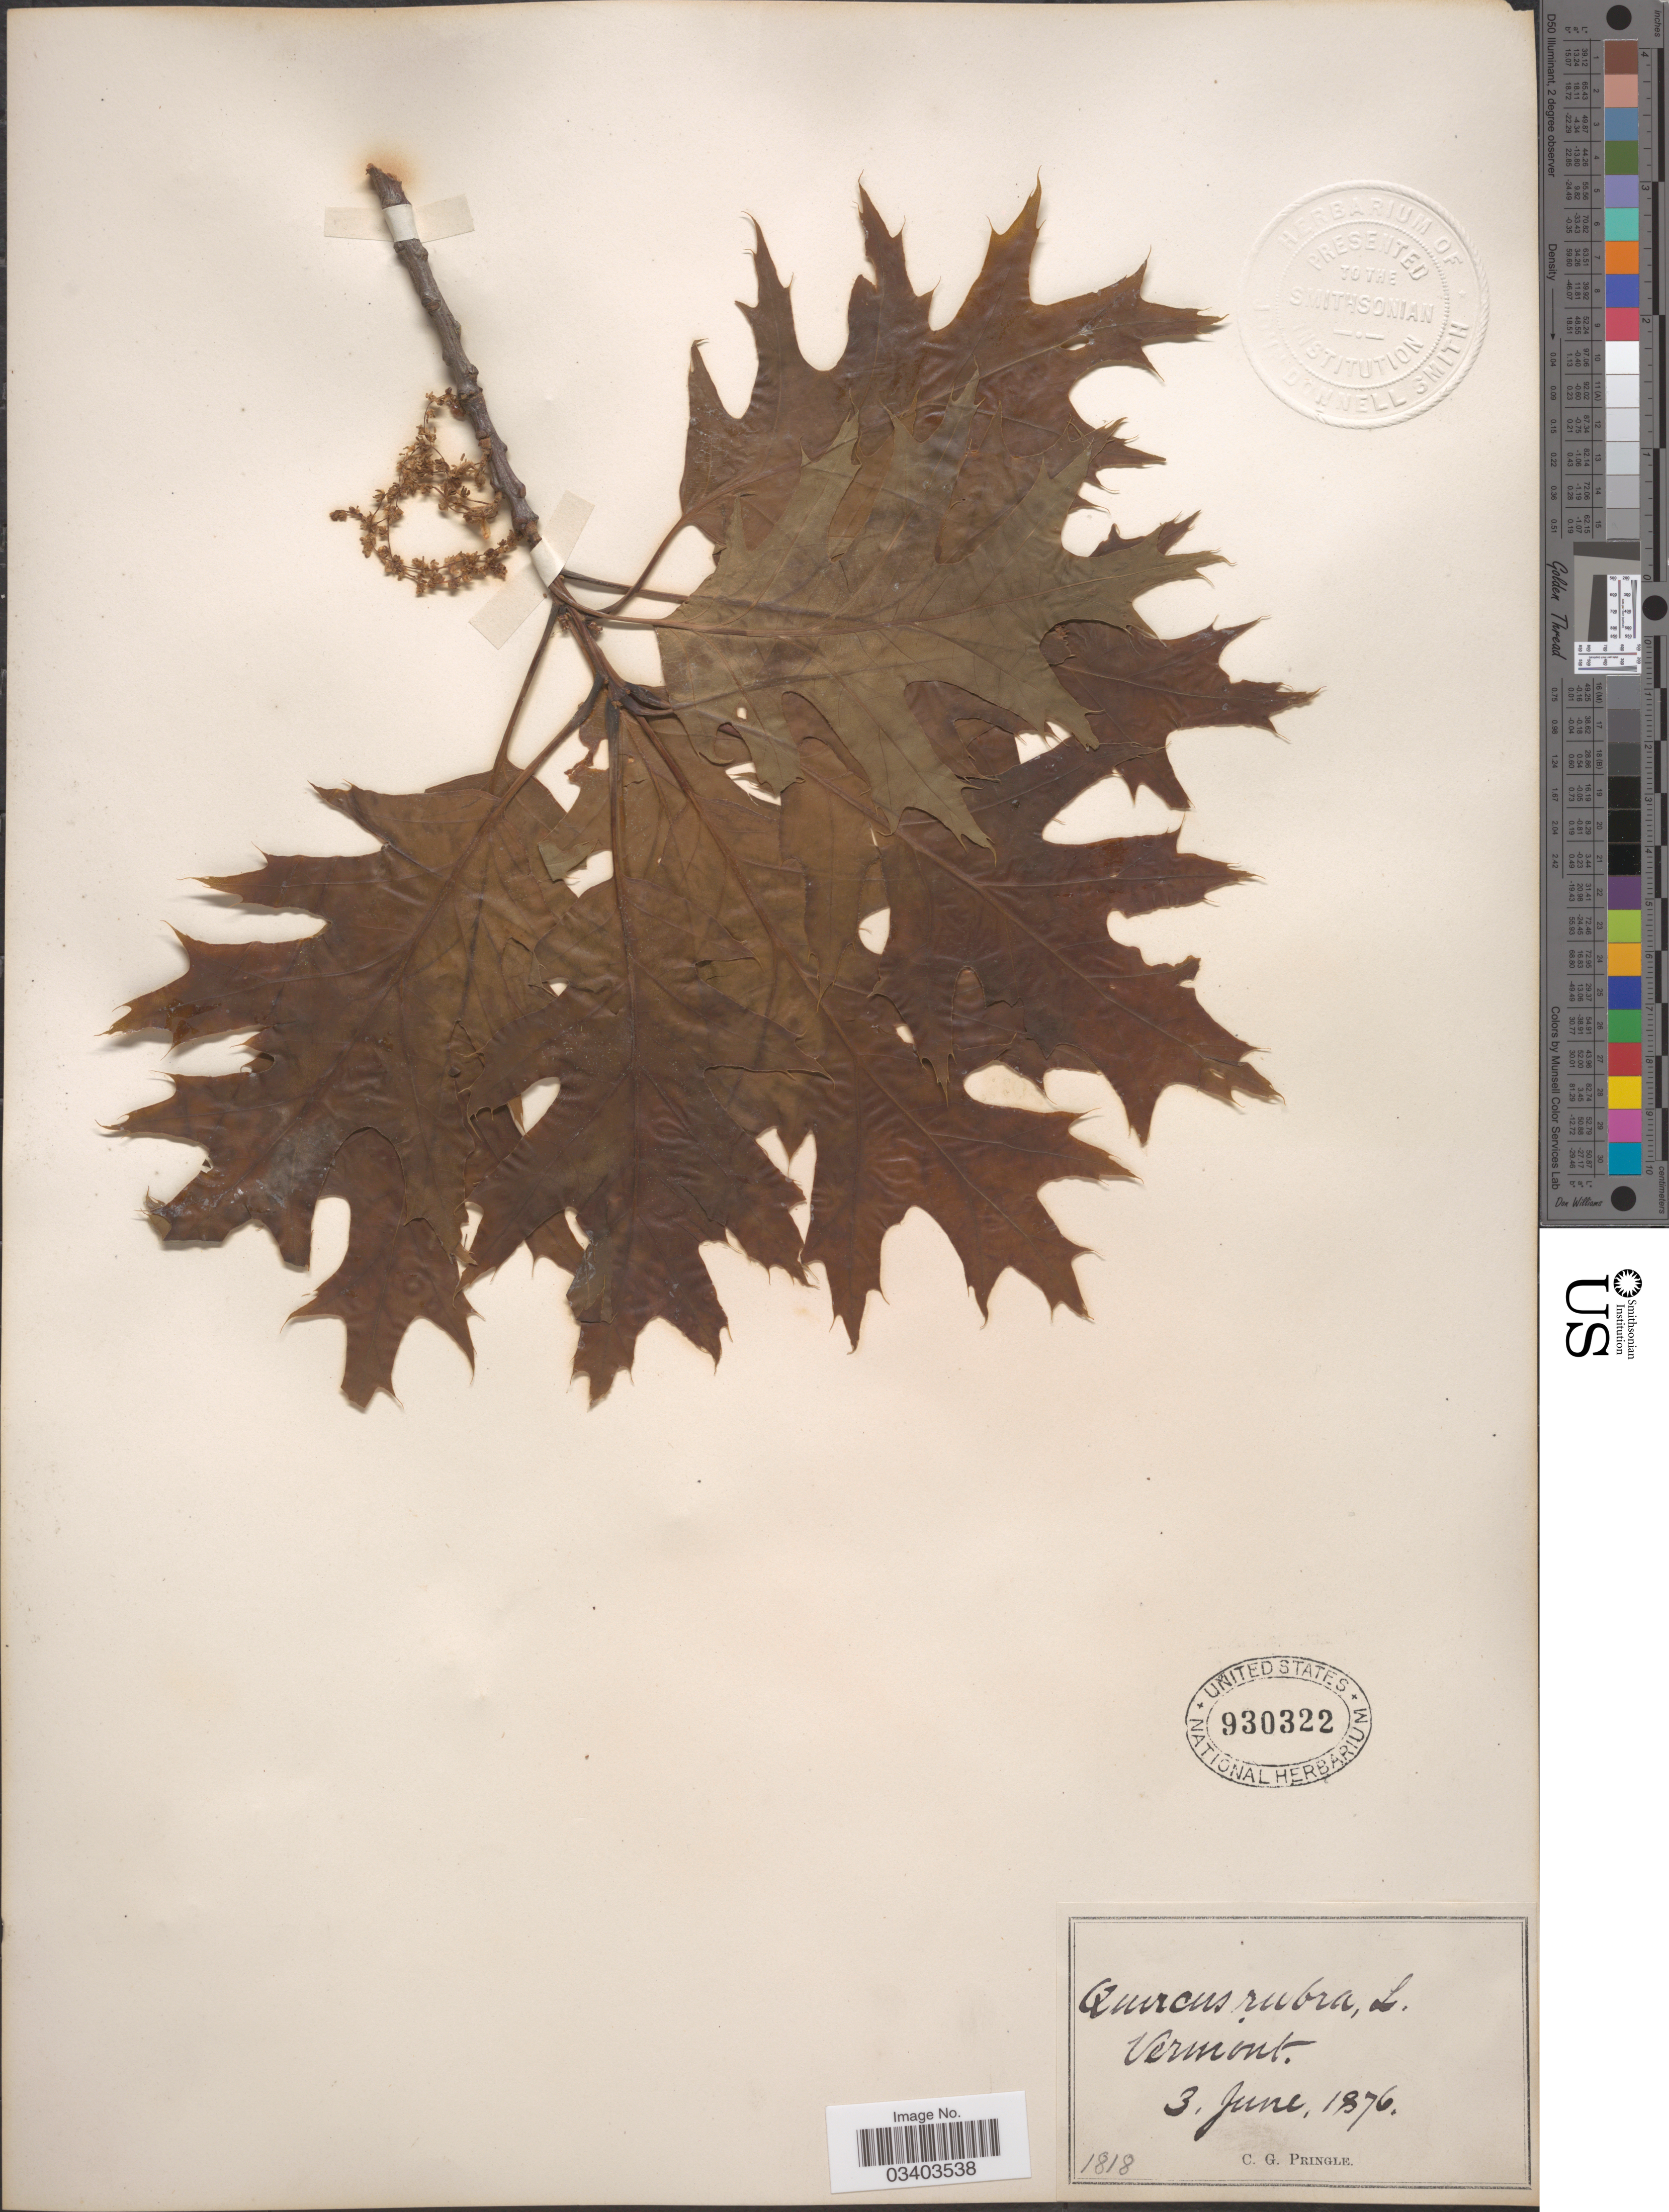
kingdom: Plantae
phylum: Tracheophyta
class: Magnoliopsida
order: Fagales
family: Fagaceae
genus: Quercus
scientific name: Quercus borealis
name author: F. Michx.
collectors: C. G. Pringle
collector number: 1818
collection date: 1876-06-03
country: United States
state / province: Vermont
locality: Vermont.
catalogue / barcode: US 930322